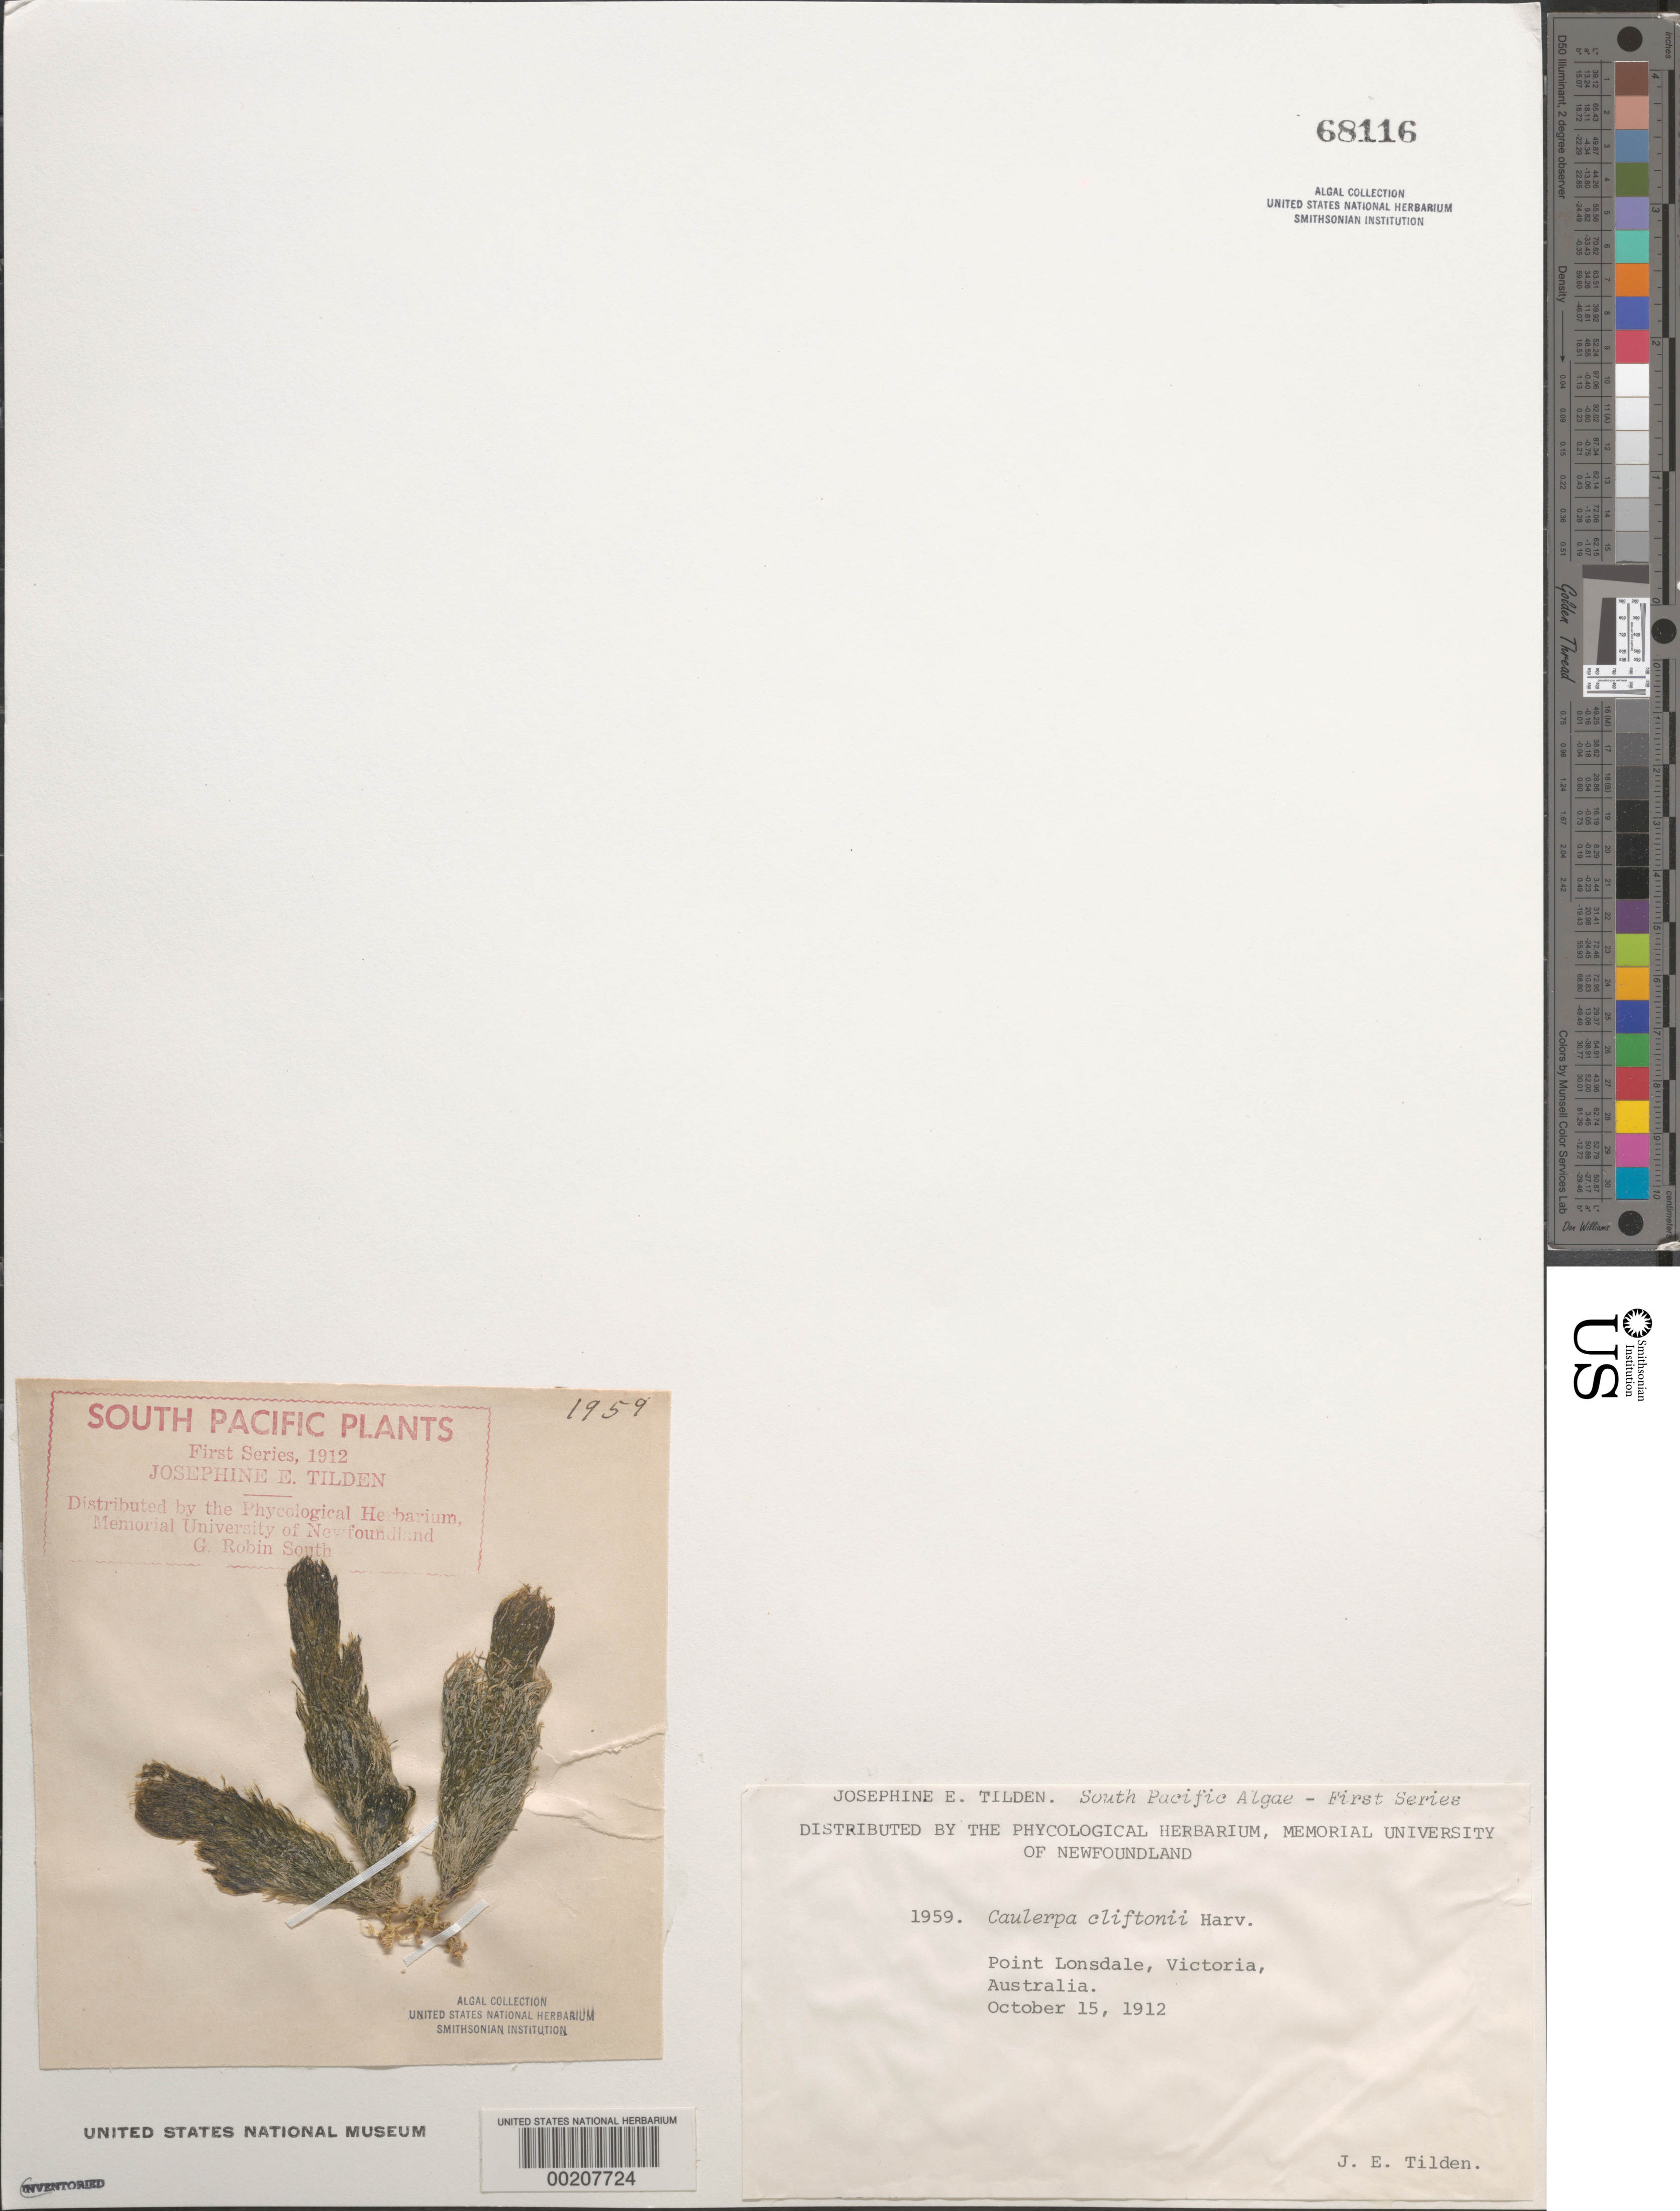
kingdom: Plantae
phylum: Chlorophyta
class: Ulvophyceae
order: Cladophorales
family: Cladophoraceae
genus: Cladophora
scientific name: Cladophora glomerata var. crassior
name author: (C. Agardh) C. Hoek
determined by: Algae name updating Project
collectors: J. E. Tilden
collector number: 1959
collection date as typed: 15 Oct 1912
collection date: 1912-10-15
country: Australia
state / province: Victoria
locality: Point lonsdale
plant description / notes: Tilden, South Pacific Plants, First Series, 1912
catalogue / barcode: US 68116